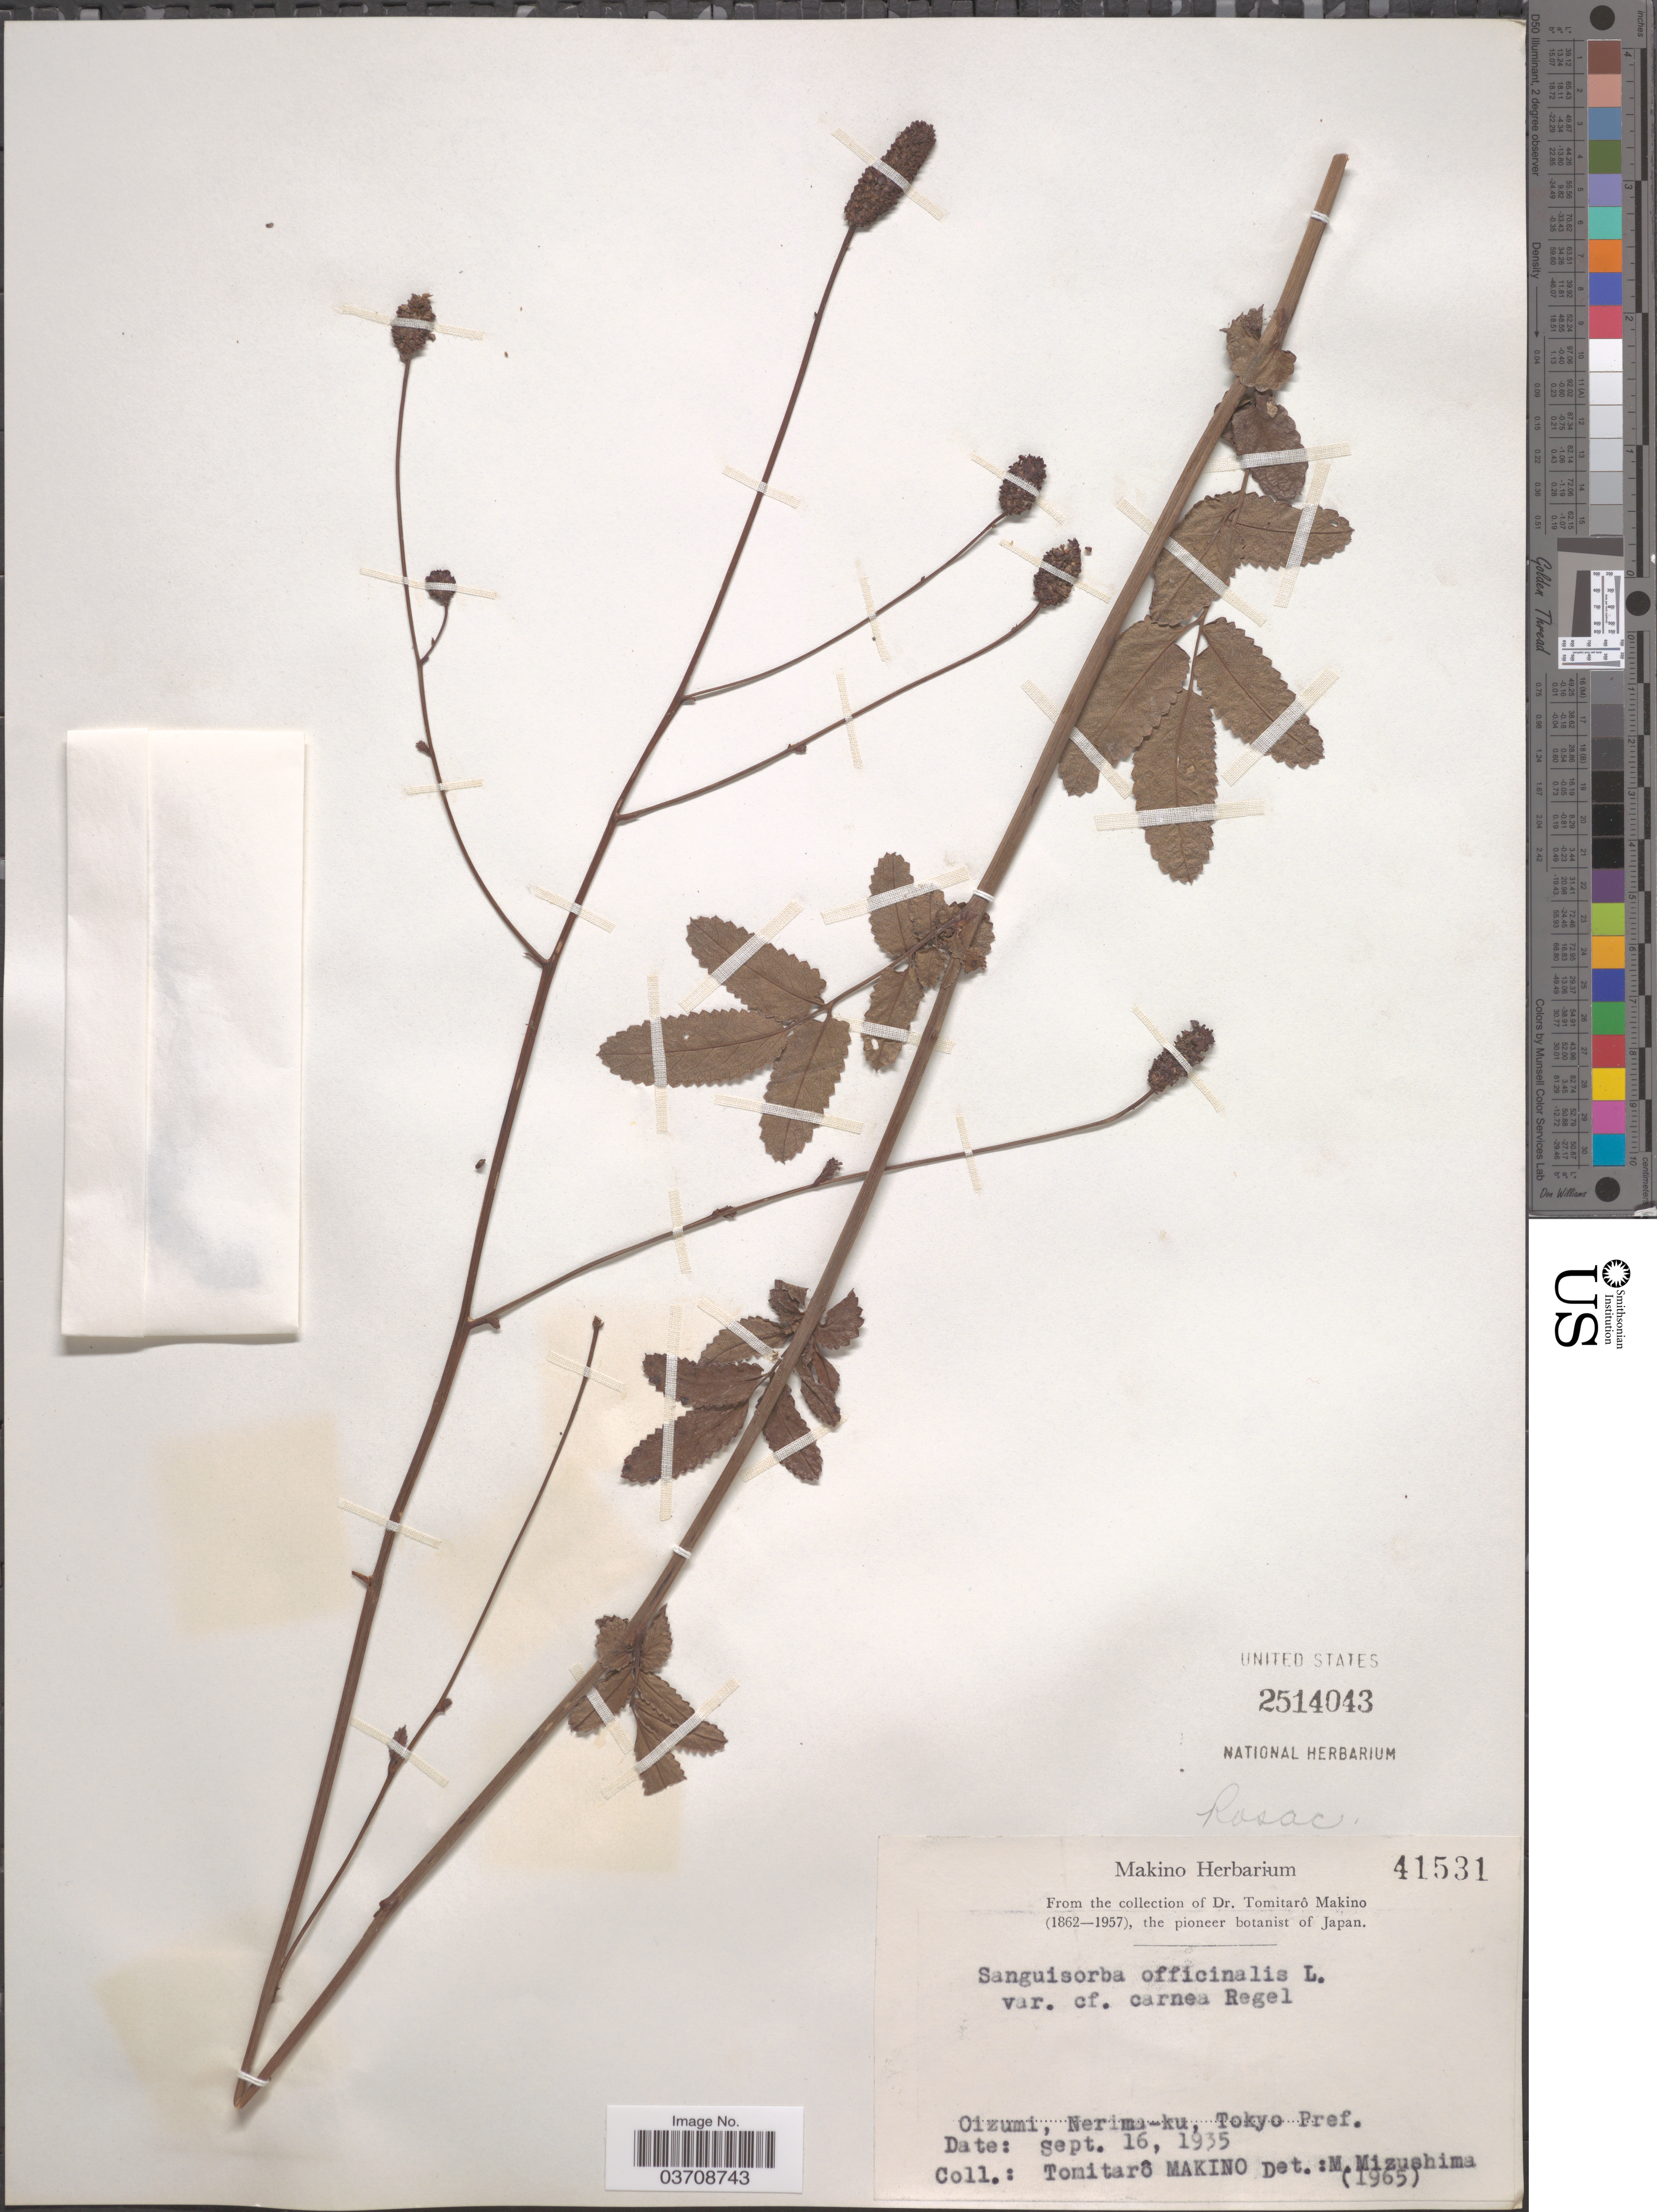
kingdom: Plantae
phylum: Tracheophyta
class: Magnoliopsida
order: Rosales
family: Rosaceae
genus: Sanguisorba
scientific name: Sanguisorba officinalis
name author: L.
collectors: T. Makino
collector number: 41531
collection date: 1935-09-16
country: Japan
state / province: Tokyo, Federal City of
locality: Oizumi, Nerima-ku, Tokyo Pref.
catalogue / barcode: US 2514043